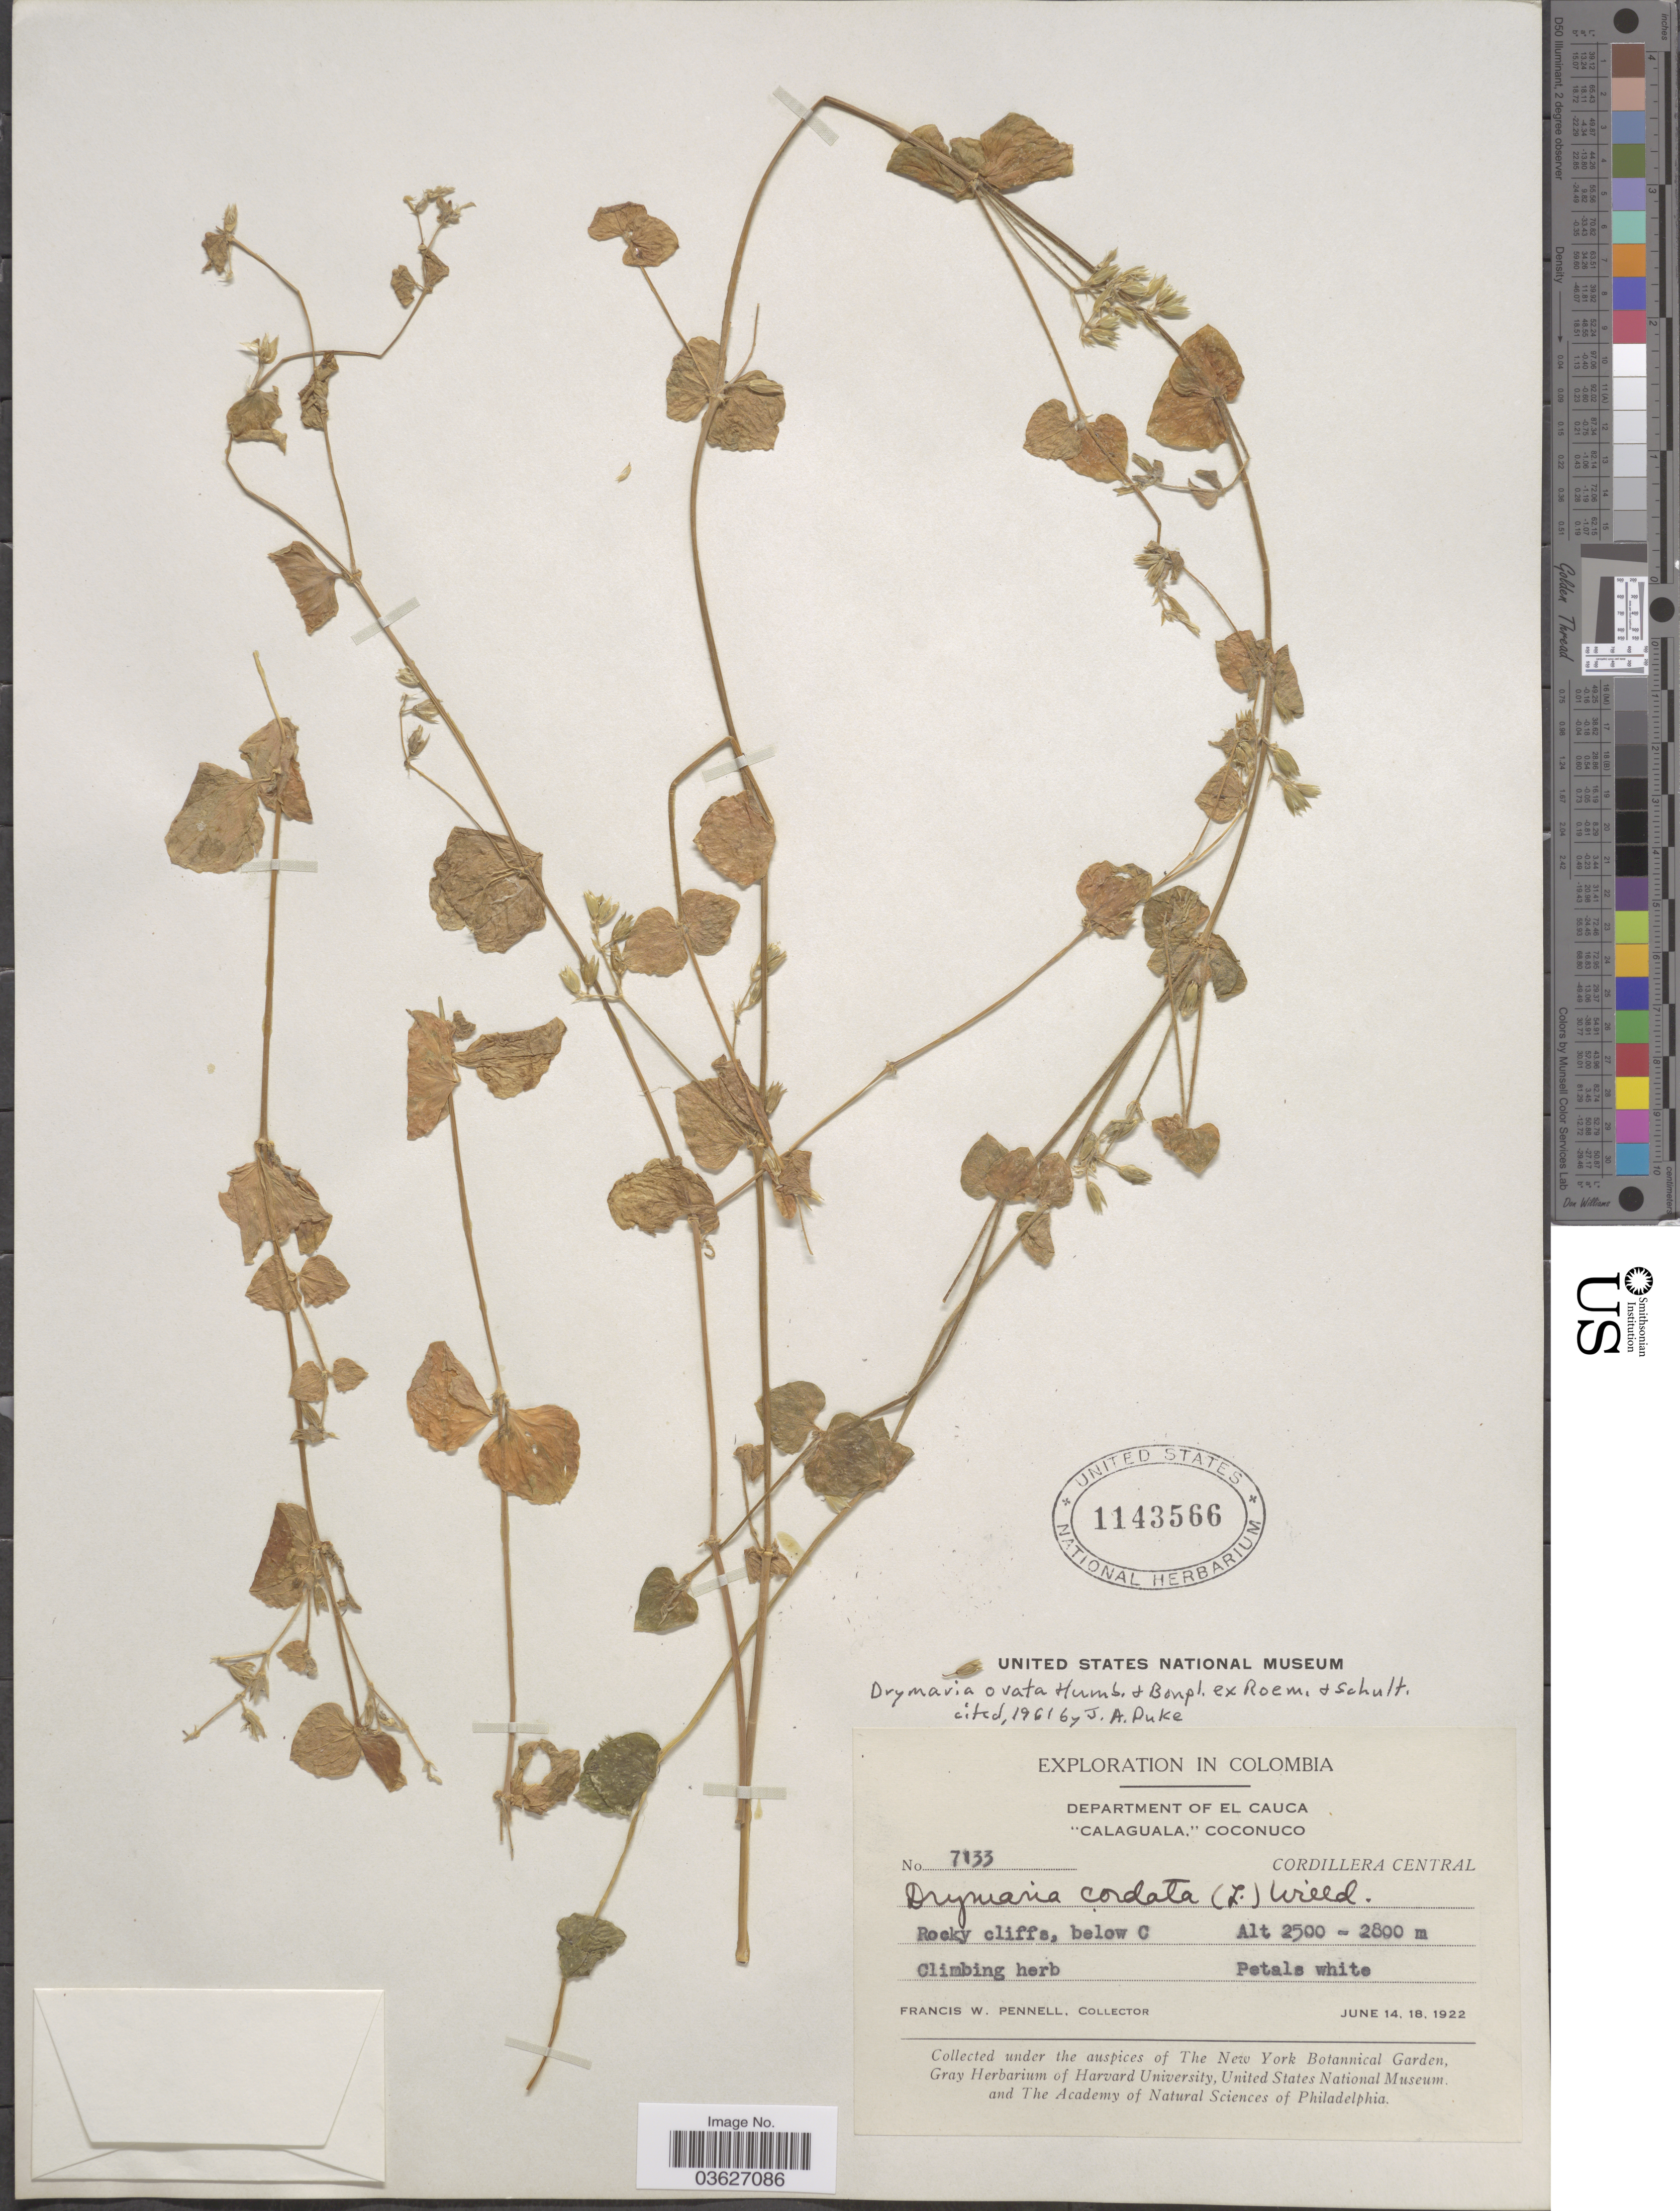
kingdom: Plantae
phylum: Tracheophyta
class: Magnoliopsida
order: Caryophyllales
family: Caryophyllaceae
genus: Drymaria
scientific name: Drymaria ovata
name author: Humb. & Bonpl. ex Schult.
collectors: F. W. Pennell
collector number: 7133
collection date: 1922-06-14/1922-06-18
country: Colombia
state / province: Cauca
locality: Department of El Cauca. "Calaguala," Coconuco. Cordillera Central. Below C.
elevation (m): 2500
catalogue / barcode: US 1143566